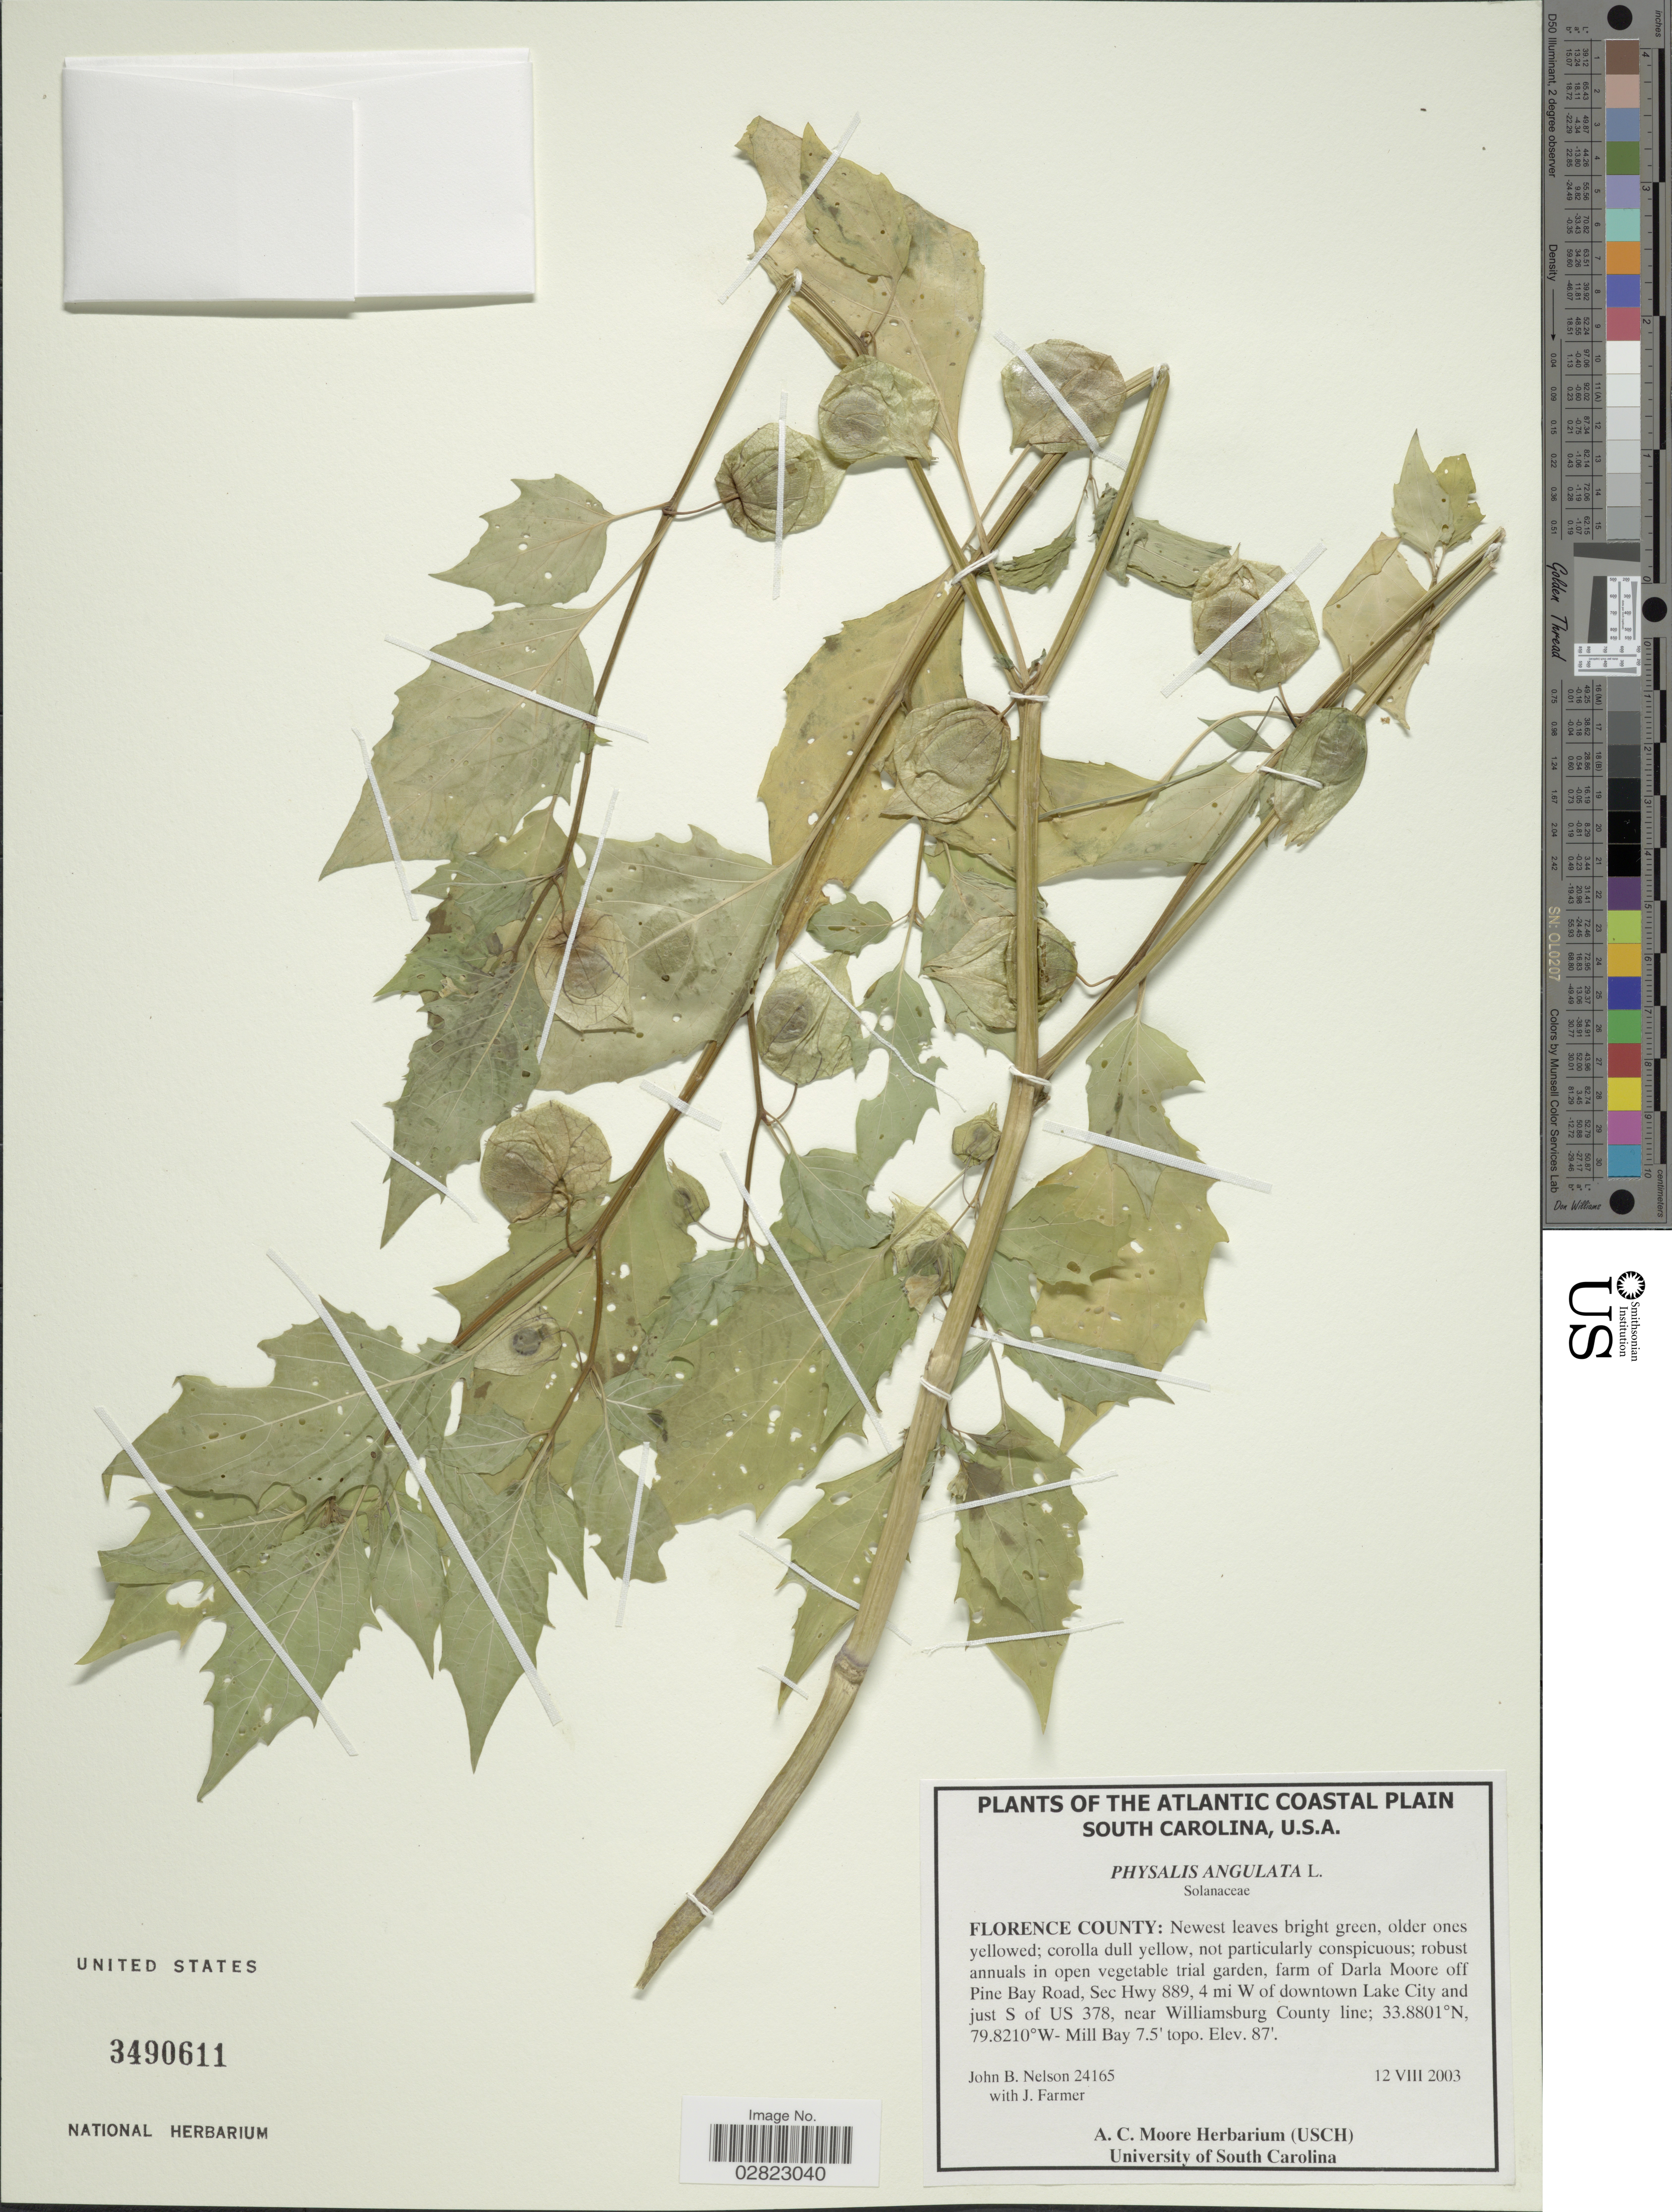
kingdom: Plantae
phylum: Tracheophyta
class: Magnoliopsida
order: Solanales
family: Solanaceae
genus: Physalis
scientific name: Physalis angulata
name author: L.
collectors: J. B. Nelson & J. Farmer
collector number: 24165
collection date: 2003-08-12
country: United States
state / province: South Carolina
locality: The Atlantic Coastal Plain. Florence County. Farm of Darla Moore off Pine Bay Road, Sec Hwy 889, 4 mi W of downtown Lake City and just S of US 378, near Williamsburg County line. Mill Bay.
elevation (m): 27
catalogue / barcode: US 3490611